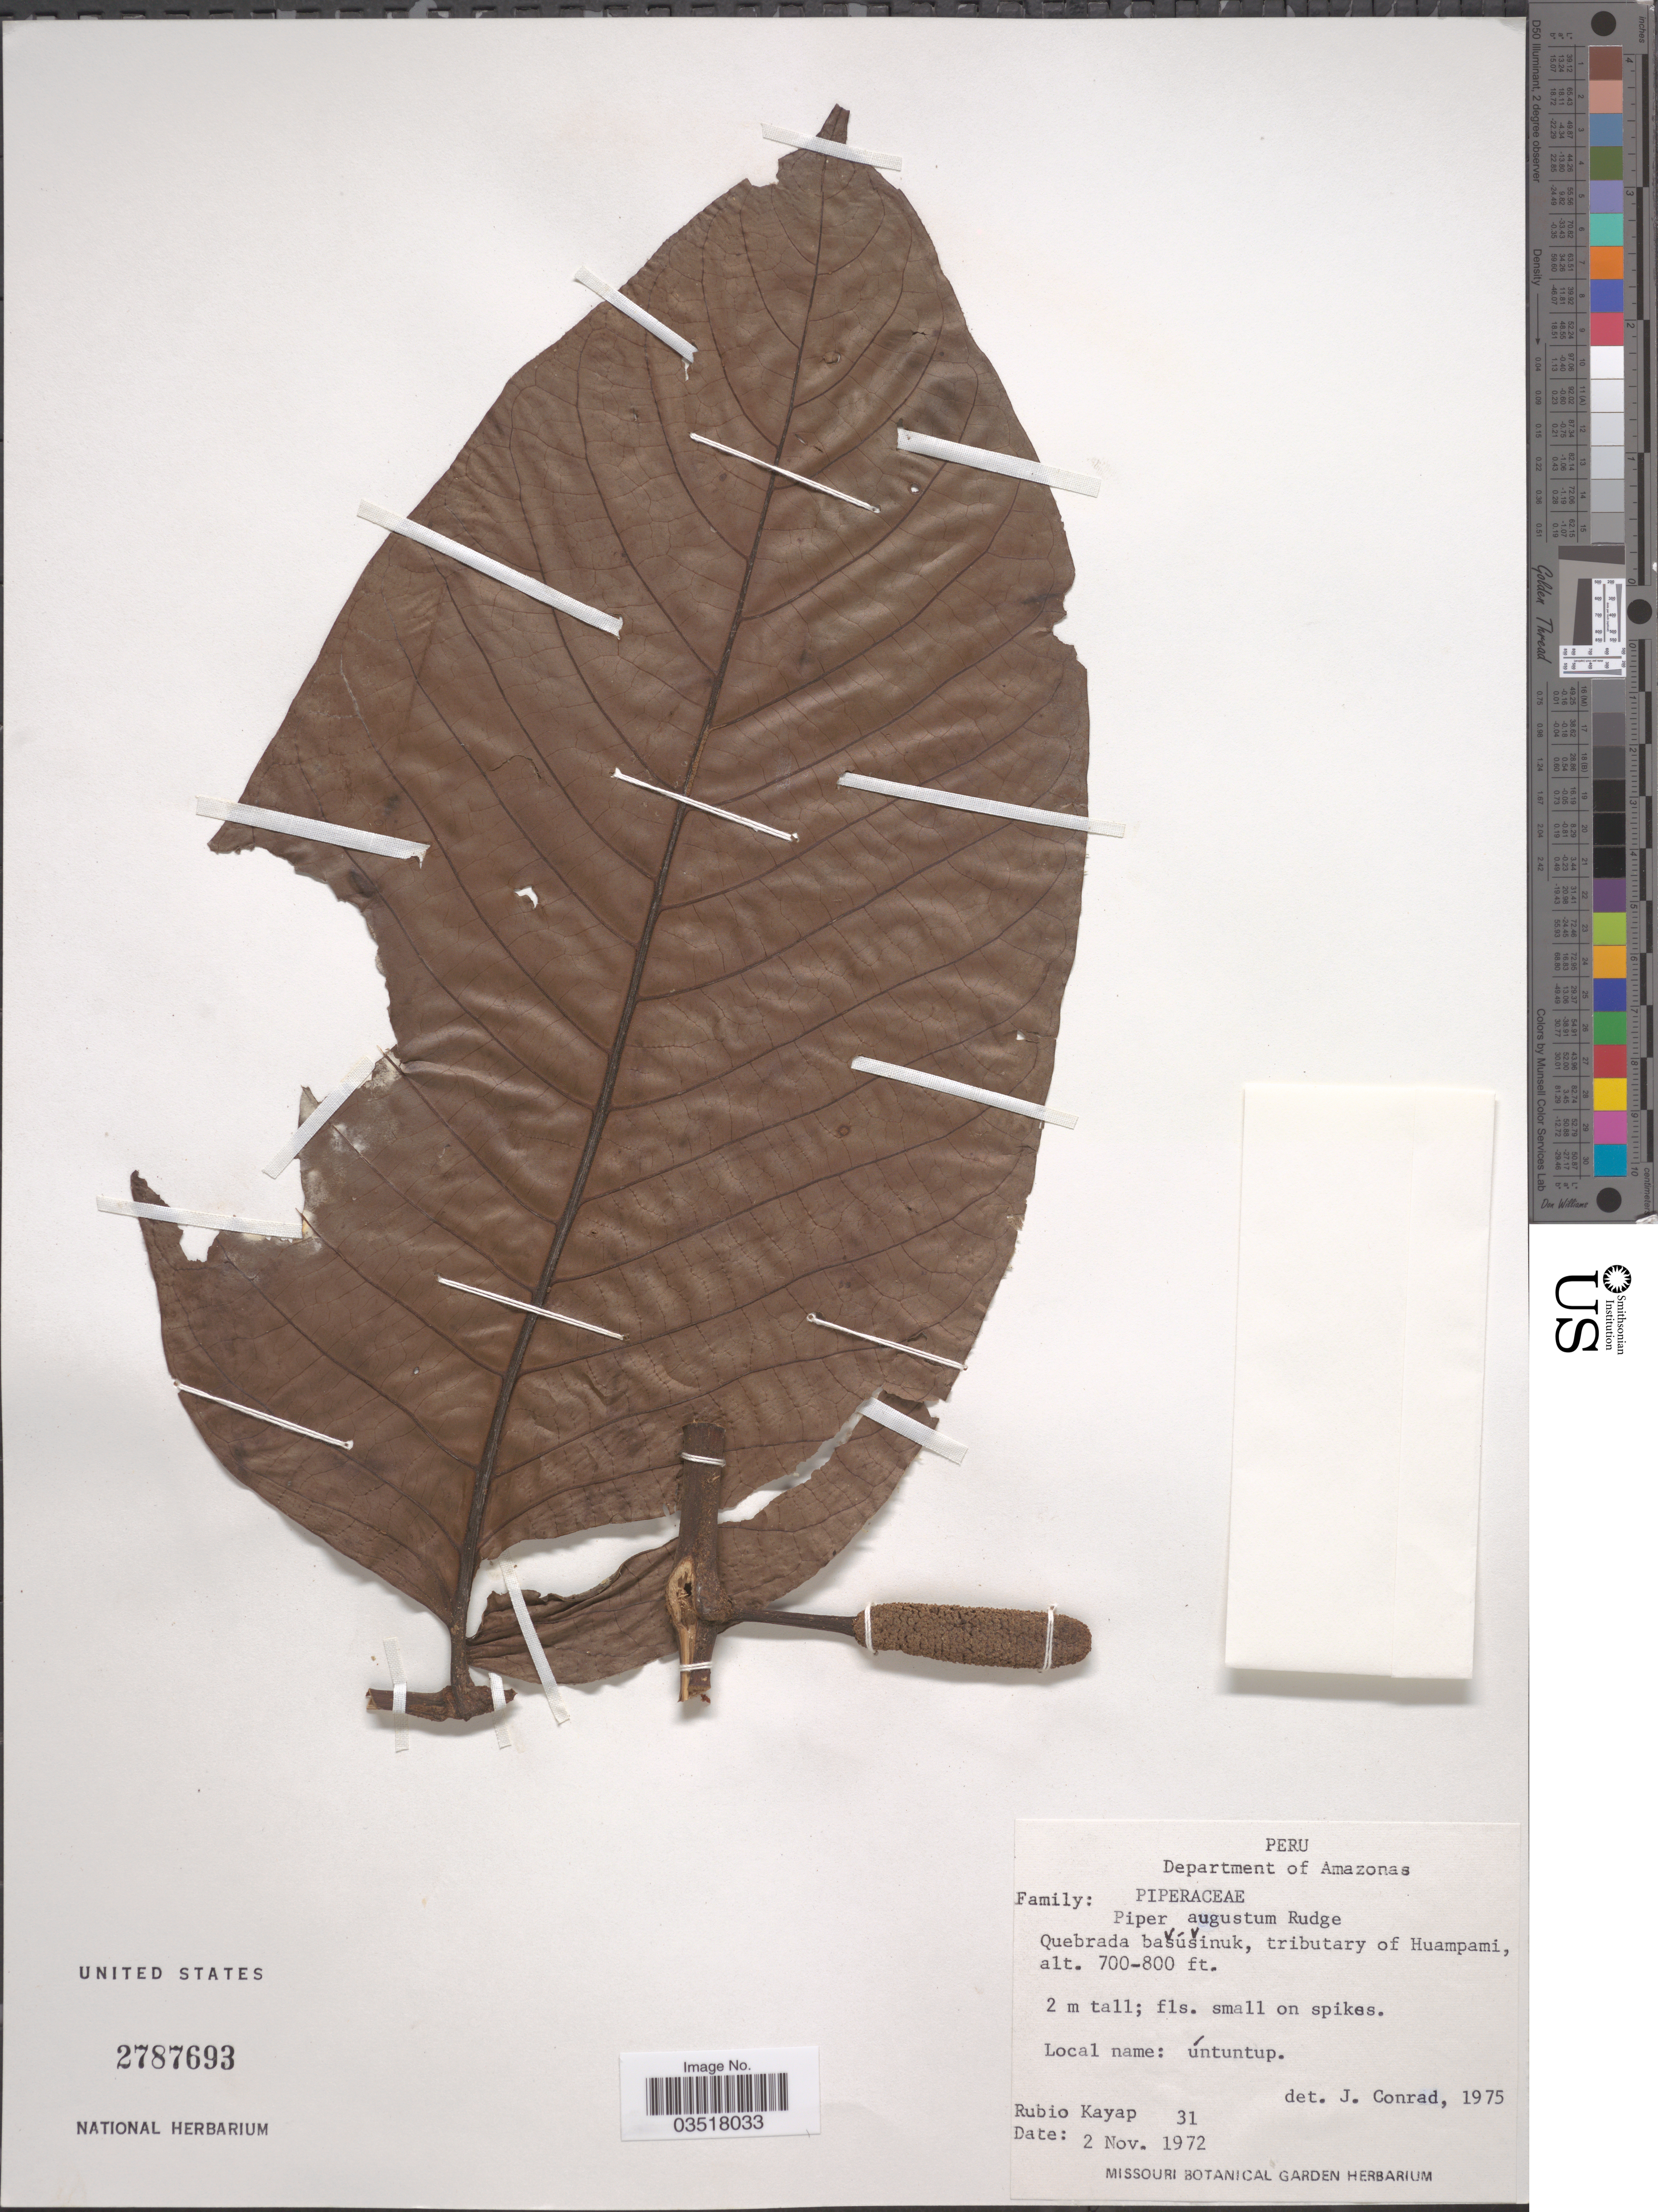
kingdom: Plantae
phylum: Tracheophyta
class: Magnoliopsida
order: Piperales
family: Piperaceae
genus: Piper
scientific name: Piper augustum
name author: Rudge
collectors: R. Kayap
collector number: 31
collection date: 1972-11-02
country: Peru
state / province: Amazonas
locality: Department of Amazonas. Quebrada basusinuk, tributary of Huampami.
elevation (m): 213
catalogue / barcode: US 2787693